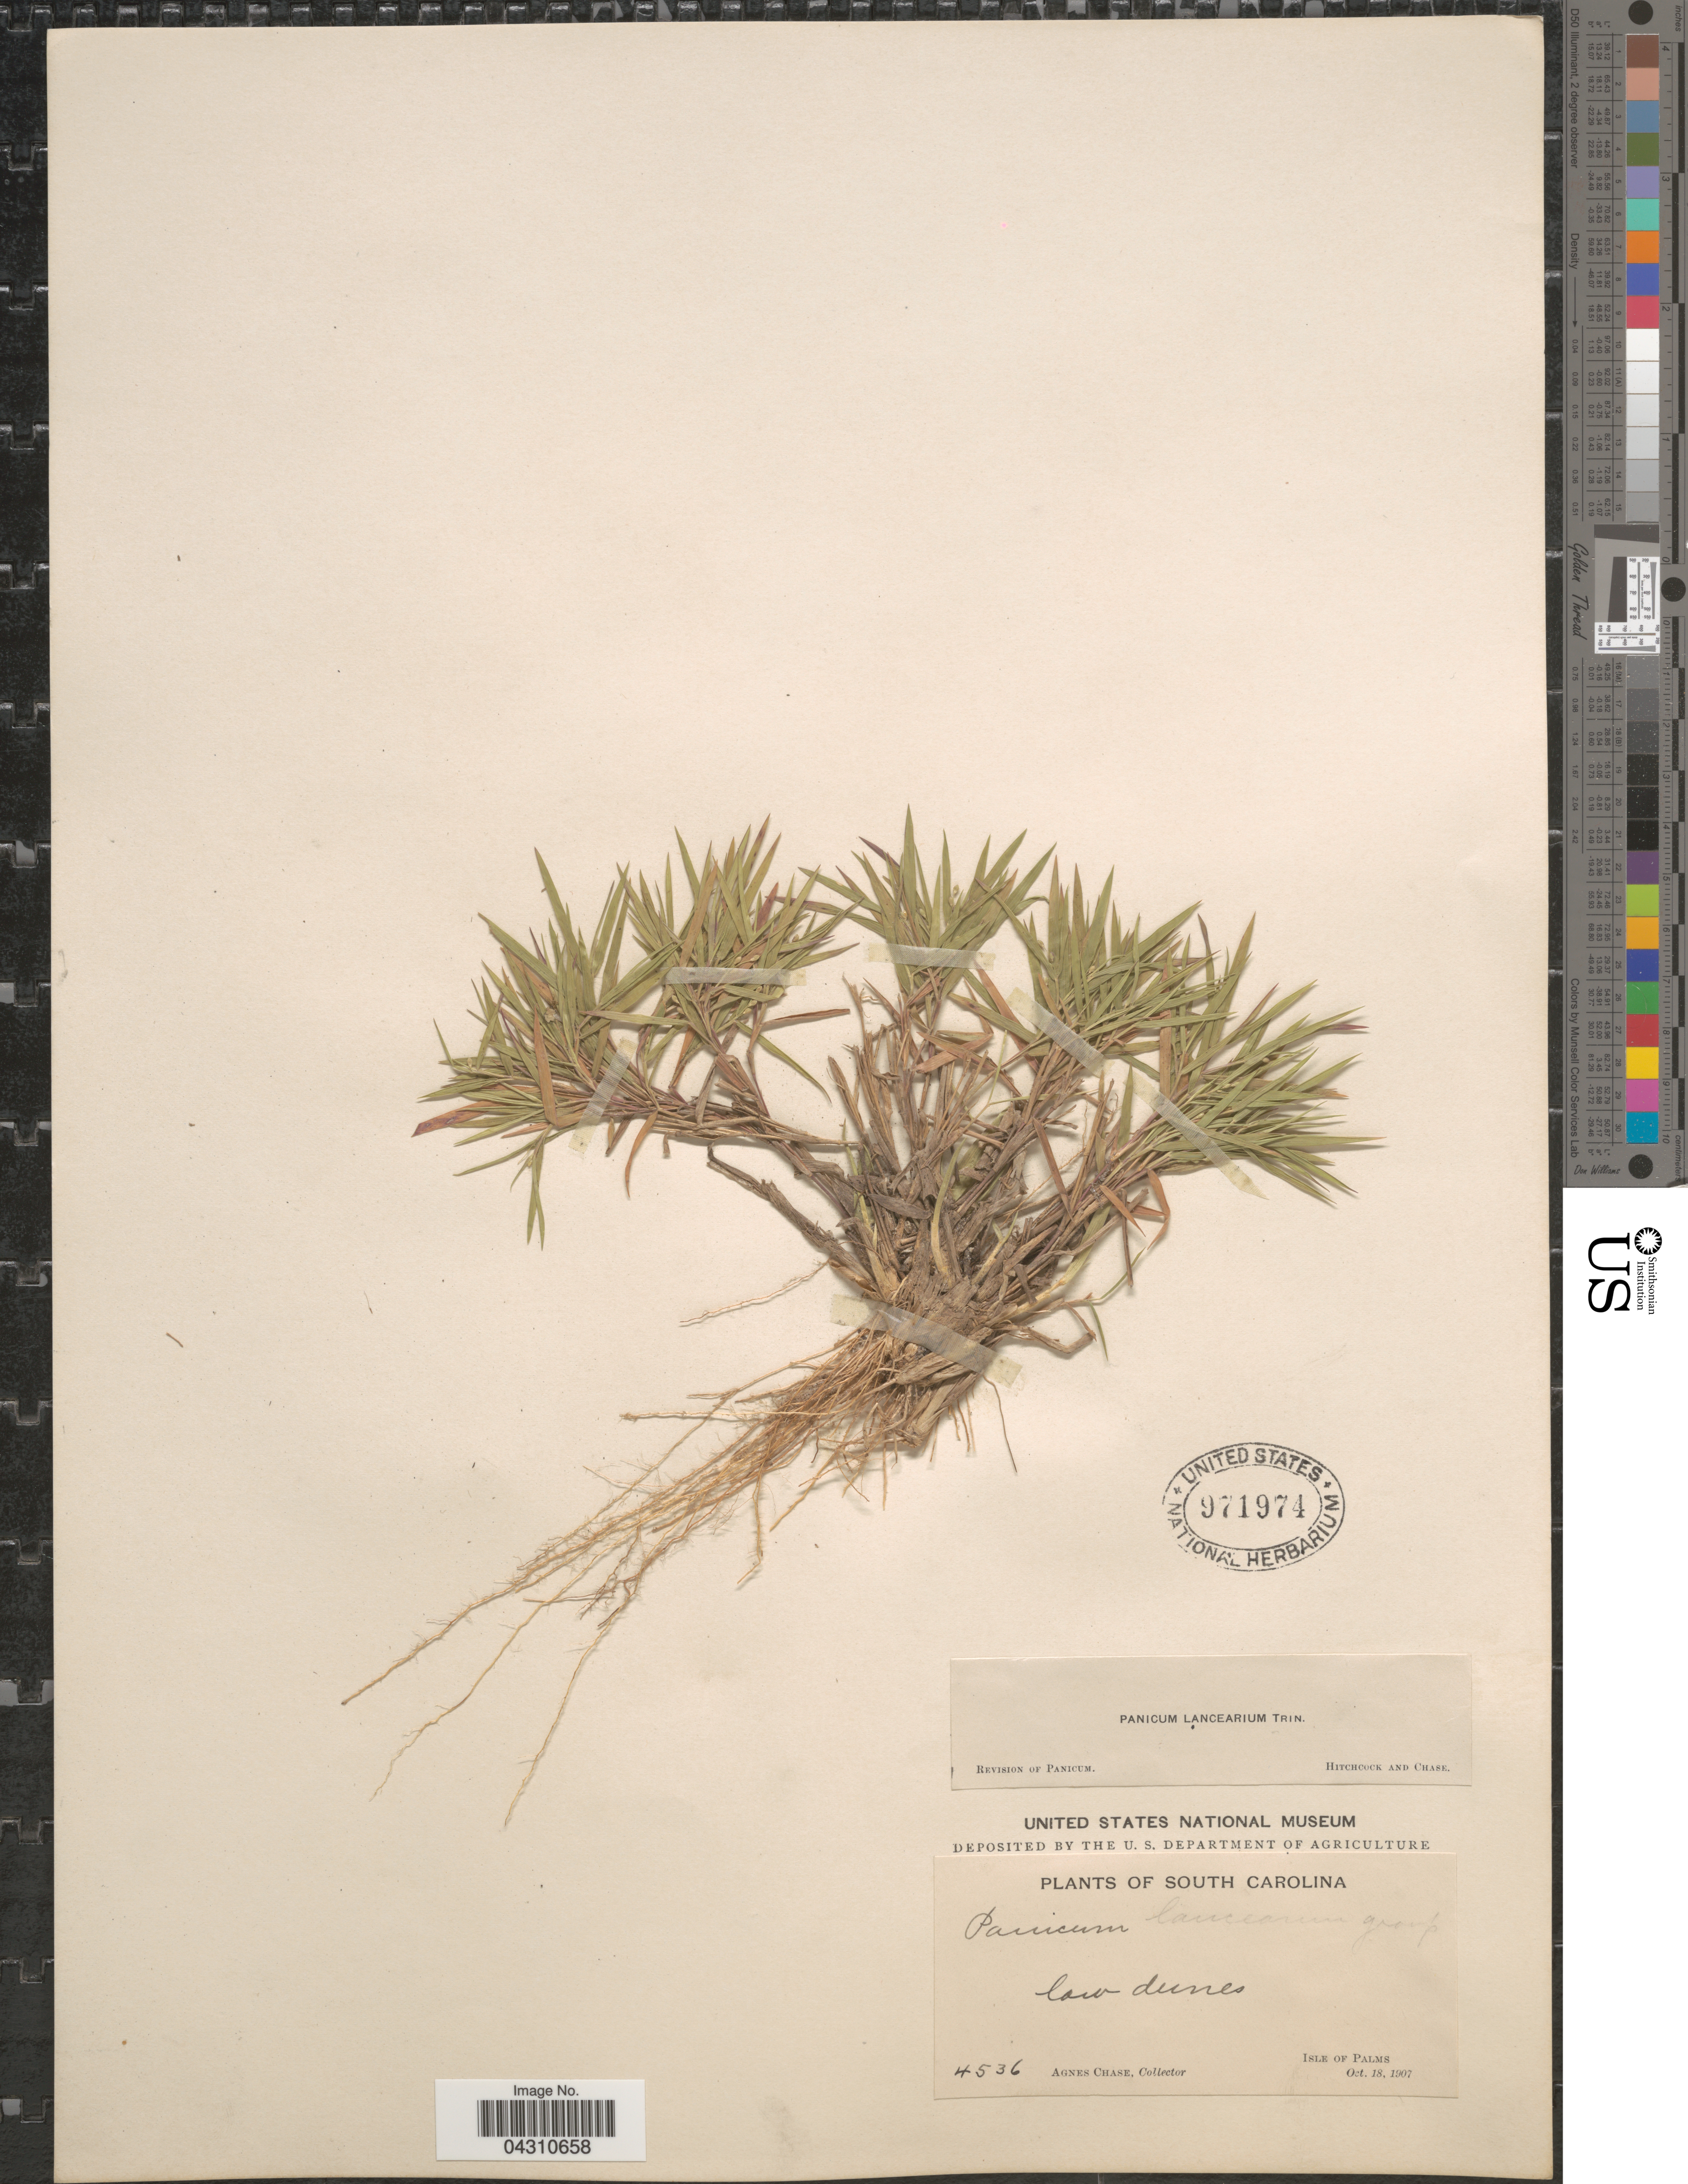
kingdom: Plantae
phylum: Tracheophyta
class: Liliopsida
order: Poales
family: Poaceae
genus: Dichanthelium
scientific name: Dichanthelium portoricense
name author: (Desv. ex Ham.) B.F. Hansen & Wunderlin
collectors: A. Chase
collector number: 4536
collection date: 1907-10-18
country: United States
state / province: South Carolina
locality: Low dunes. Isle of Palms.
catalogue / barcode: US 971974